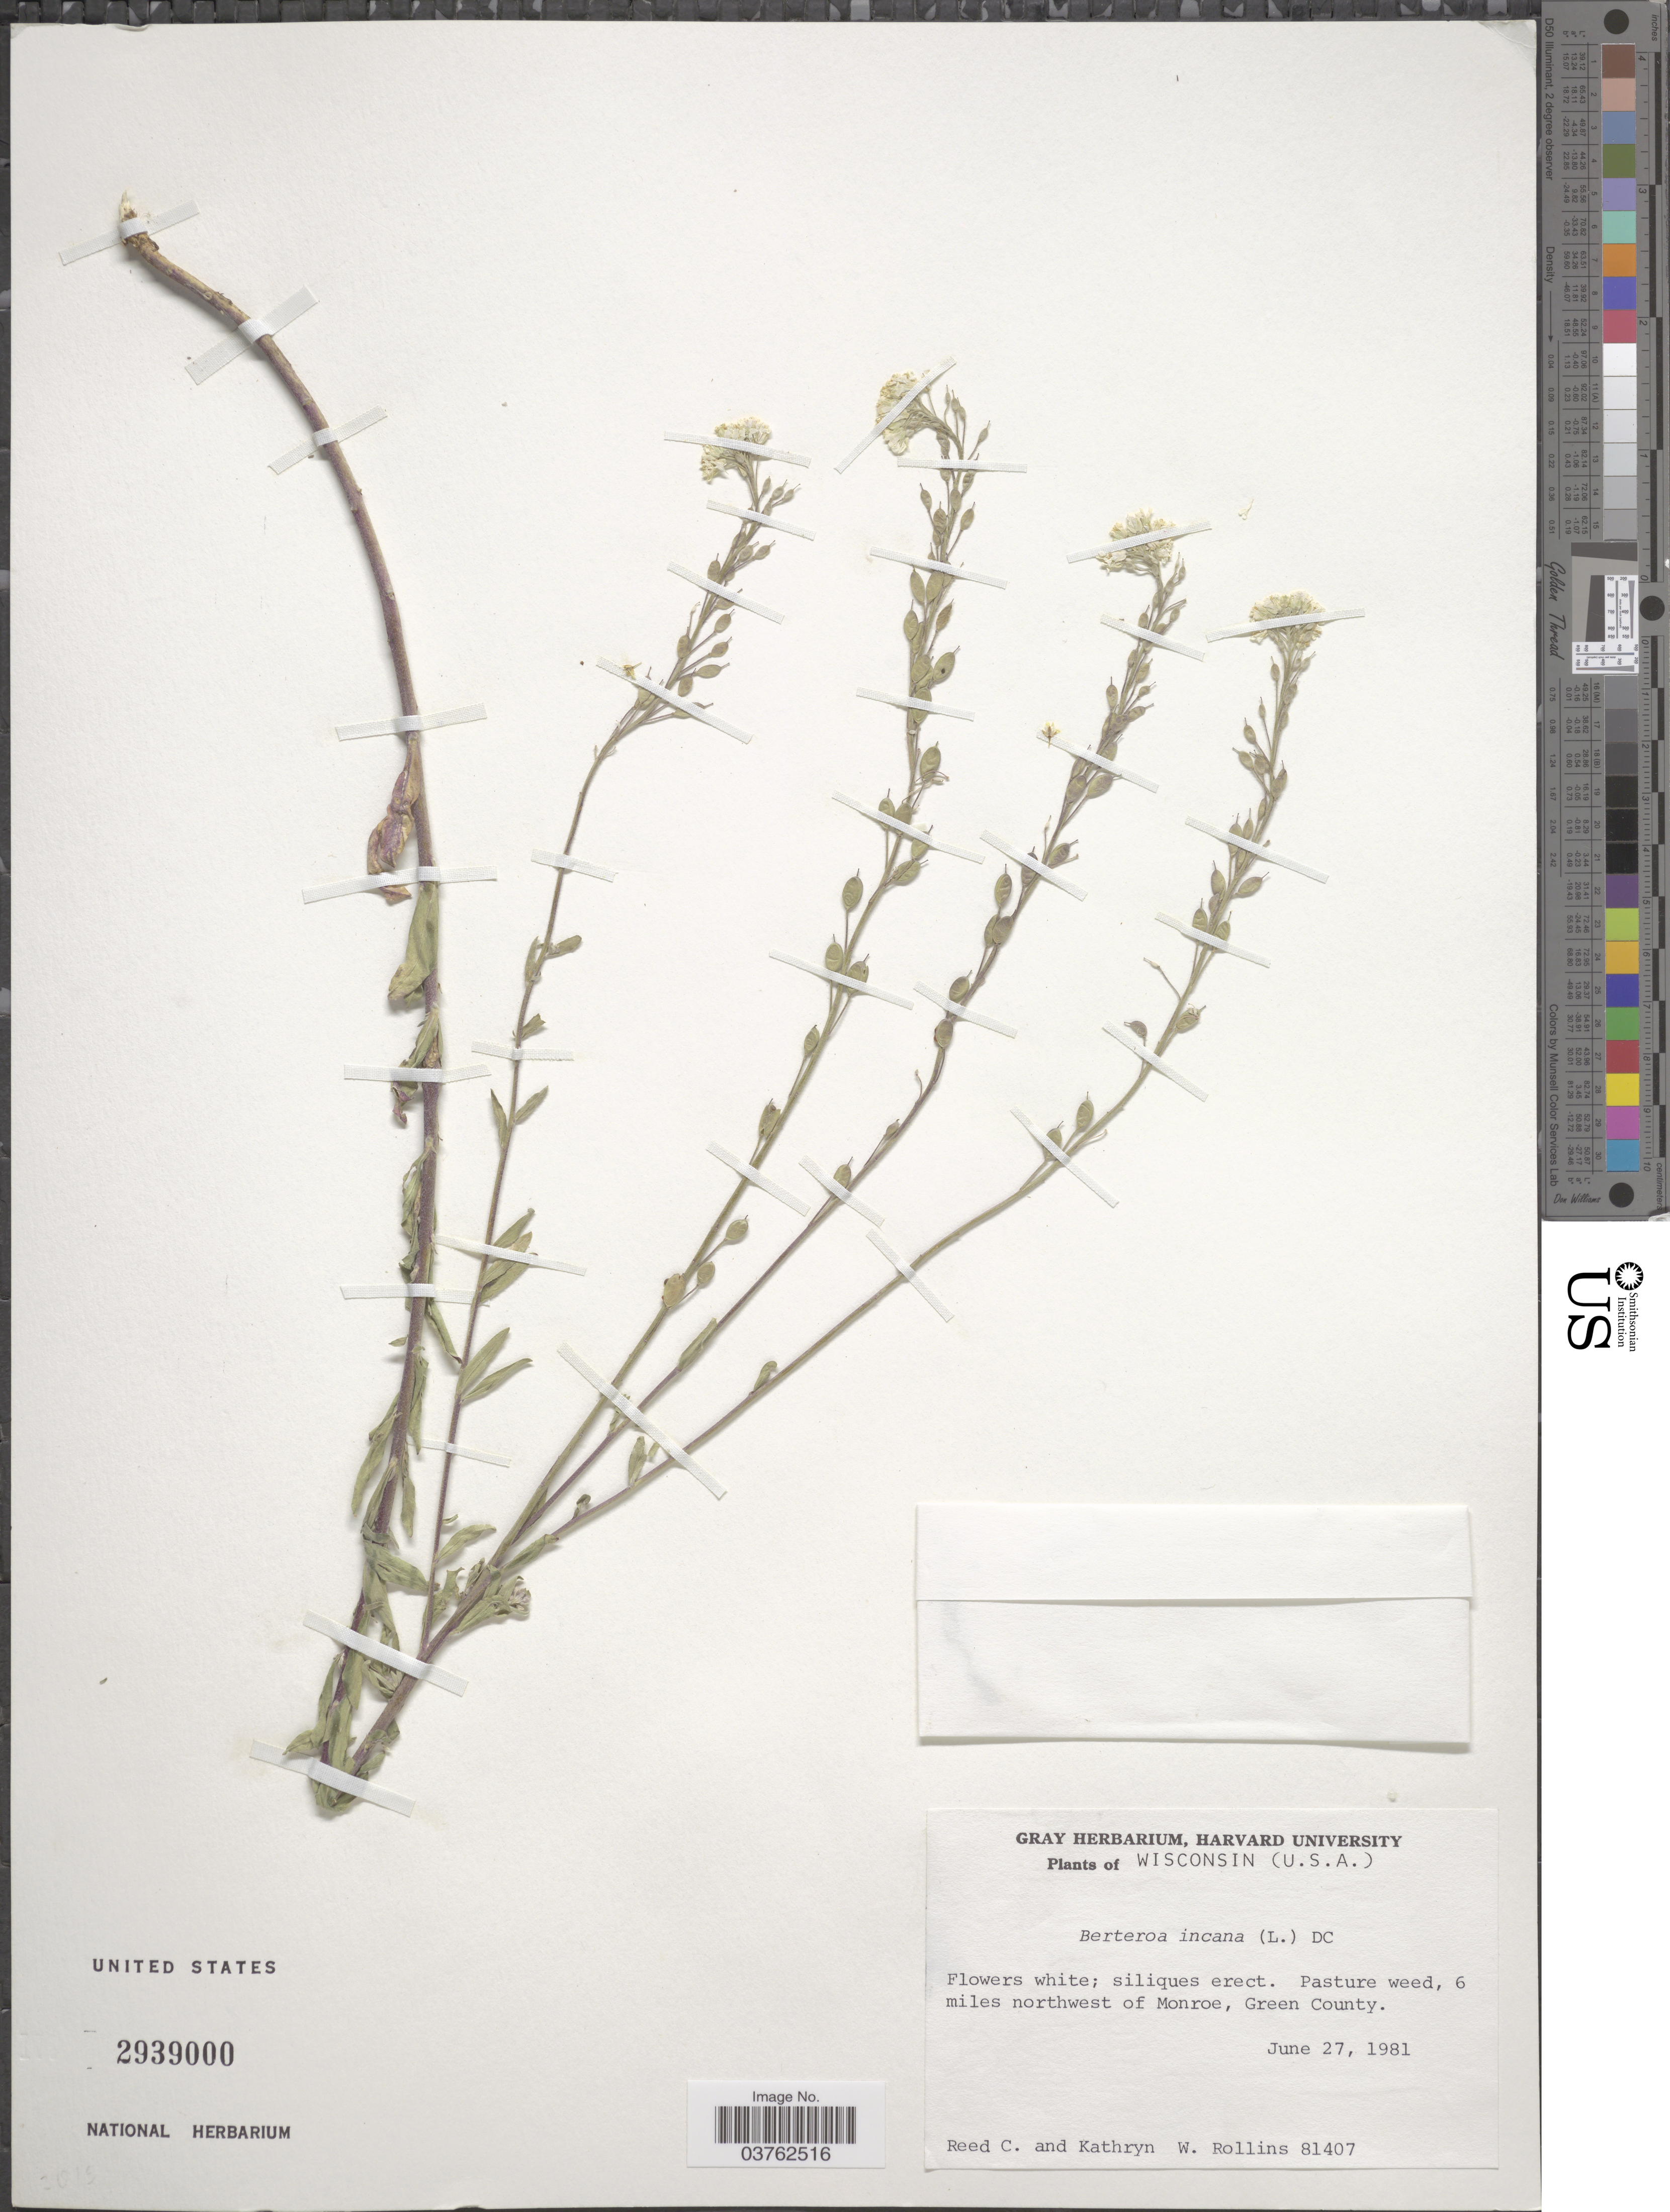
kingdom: Plantae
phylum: Tracheophyta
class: Magnoliopsida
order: Brassicales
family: Brassicaceae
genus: Berteroa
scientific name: Berteroa incana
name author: (L.) DC.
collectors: R. C. Rollins & K. W. Rollins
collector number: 81407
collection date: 1981-06-27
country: United States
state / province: Wisconsin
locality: Pasture weed, 6 miles northwest of Monroe, Green County.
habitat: pasture weed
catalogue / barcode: US 2939000